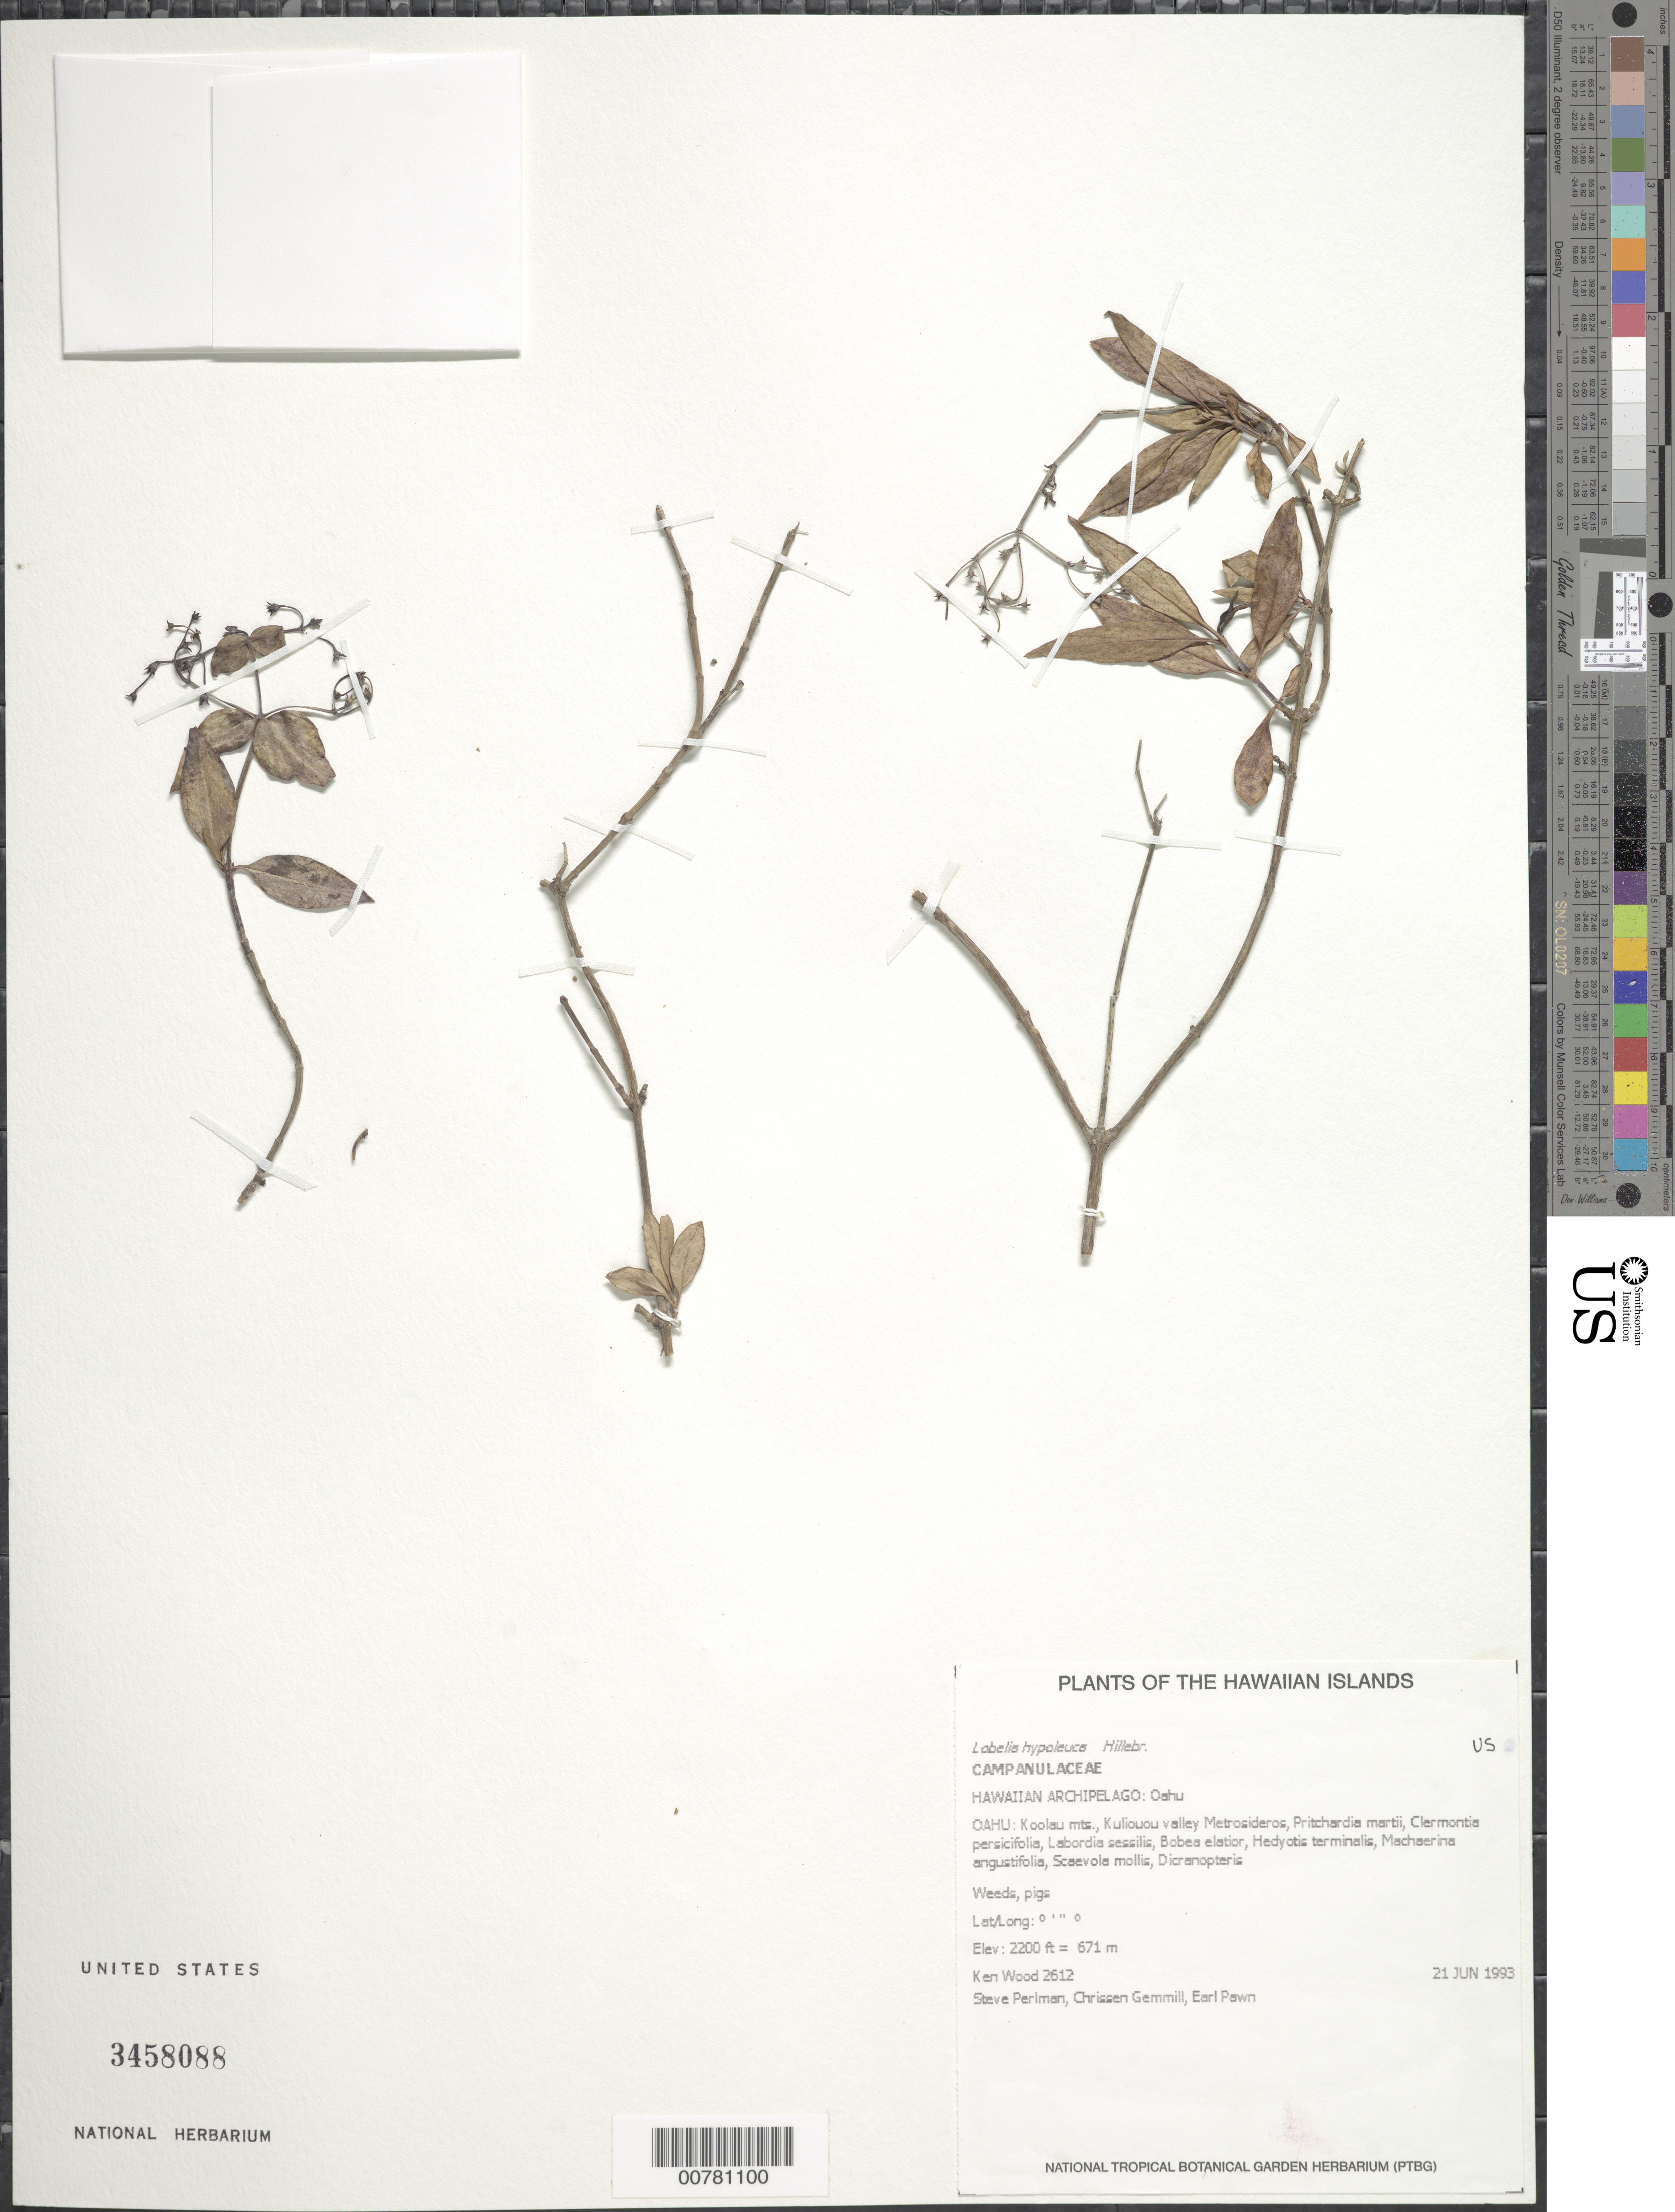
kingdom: Plantae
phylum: Tracheophyta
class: Magnoliopsida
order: Asterales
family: Campanulaceae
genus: Lobelia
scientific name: Lobelia hypoleuca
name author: Hillebr.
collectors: K. R. Wood, S. P. Perlman, C. Gemmel & E. Pawn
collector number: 2612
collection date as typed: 21 Jun 1993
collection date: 1993-06-21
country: United States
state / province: Hawaii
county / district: Honolulu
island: Oahu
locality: Koolau Mountains, Kuliouou valley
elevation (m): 671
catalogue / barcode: US 3458088